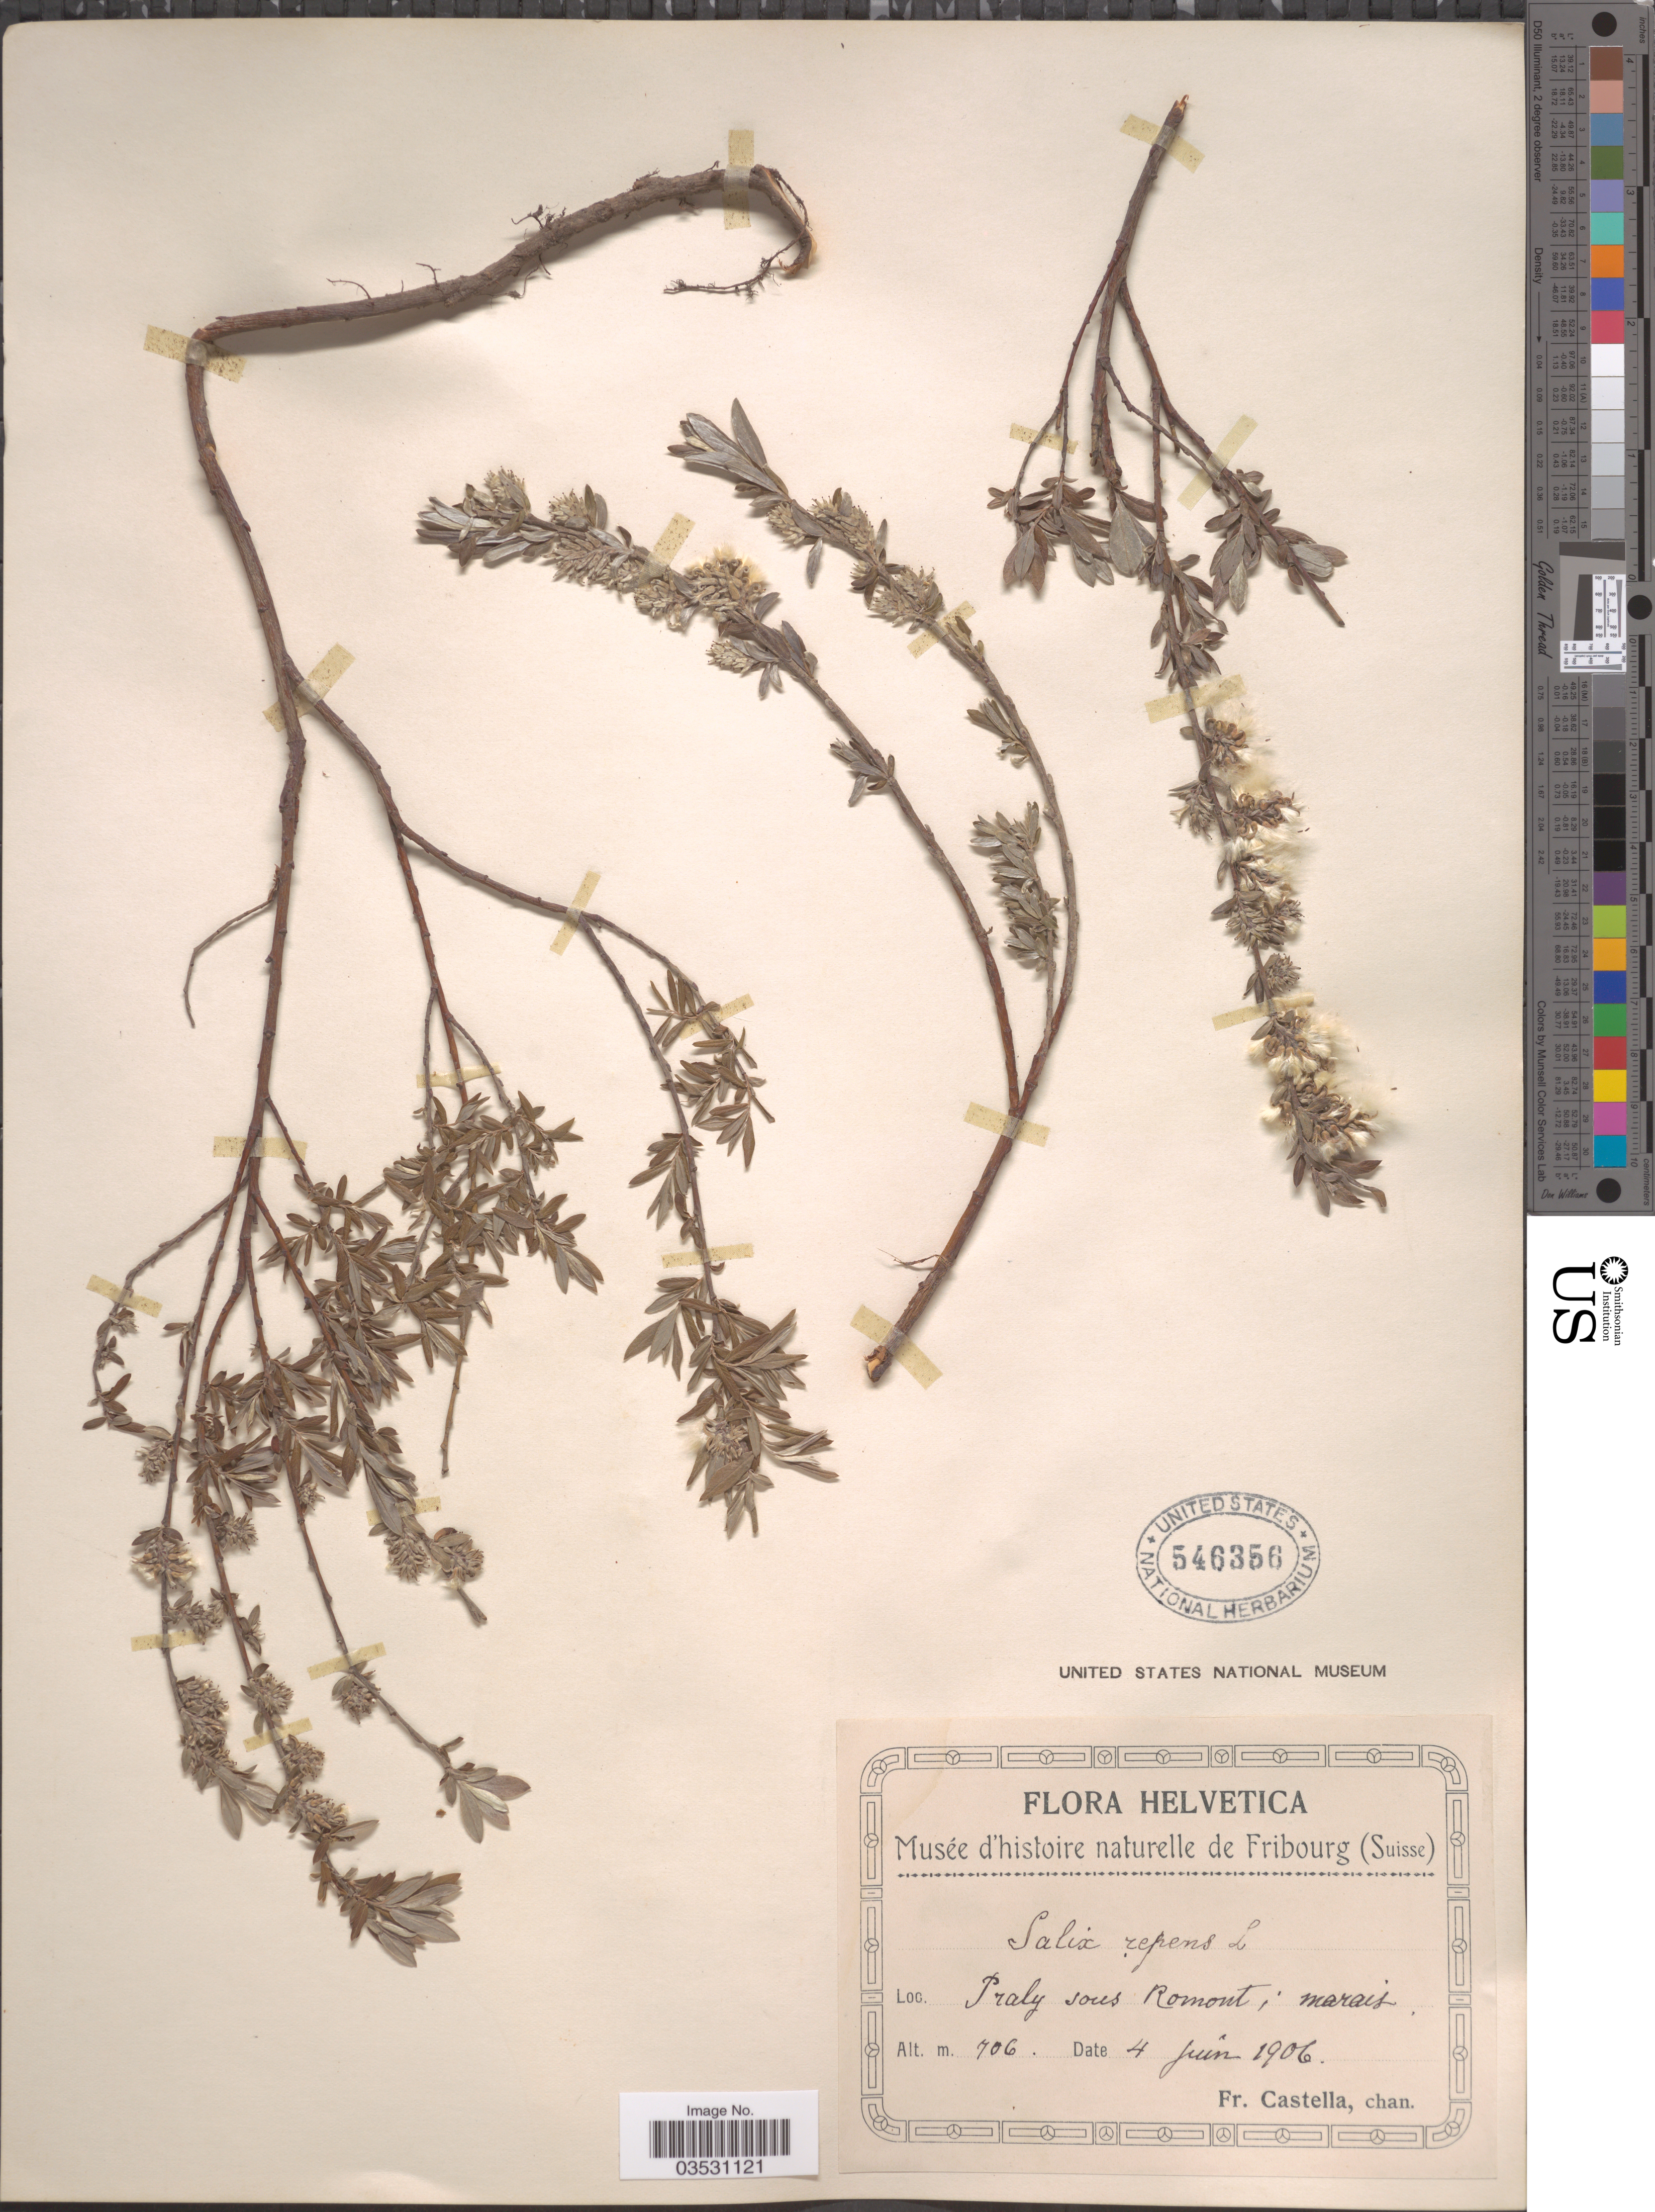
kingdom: Plantae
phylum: Tracheophyta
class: Magnoliopsida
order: Malpighiales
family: Salicaceae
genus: Salix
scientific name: Salix repens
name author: L.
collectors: Fr. Castella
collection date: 1906-06-04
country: Switzerland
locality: Helvetica. Praly sous Romont; marais.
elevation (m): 706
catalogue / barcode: US 546356